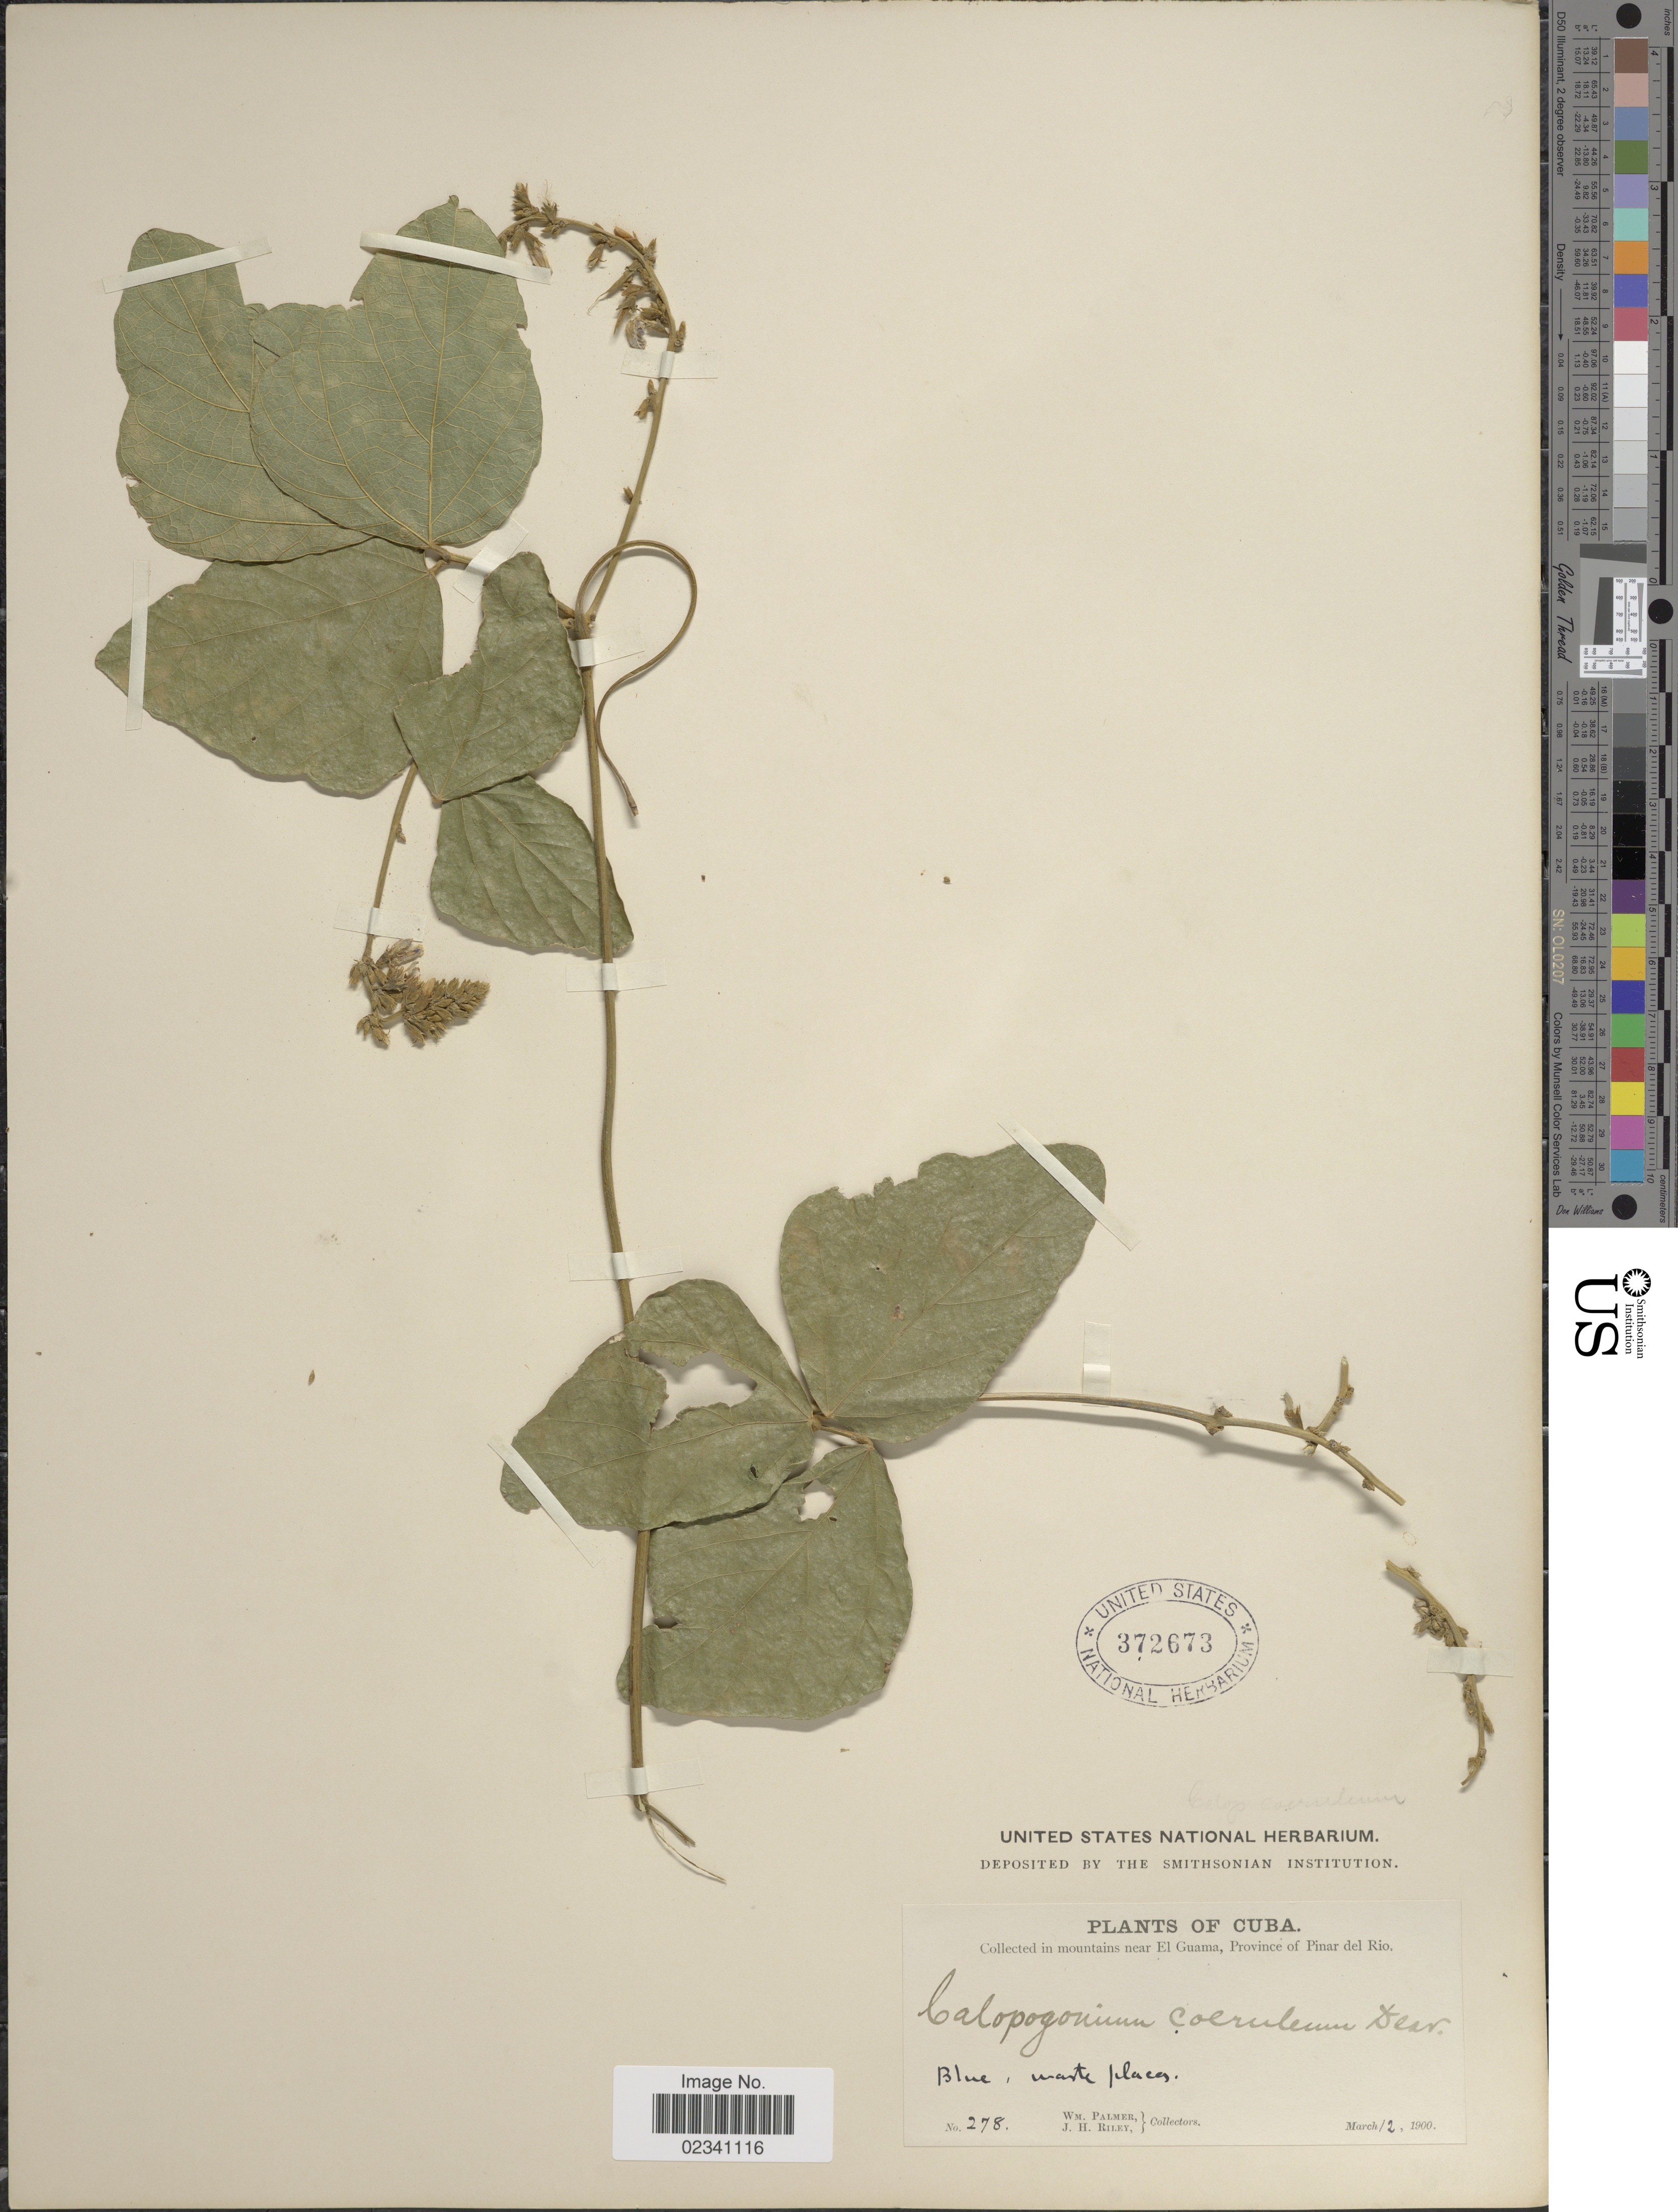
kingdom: Plantae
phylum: Tracheophyta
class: Magnoliopsida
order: Fabales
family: Fabaceae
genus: Calopogonium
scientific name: Calopogonium caeruleum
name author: (Benth.) C. Wright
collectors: W. Palmer & J. H. Riley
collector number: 278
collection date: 1900-03-12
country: Cuba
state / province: Pinar del Río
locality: In mountains near El Guama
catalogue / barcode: US 372673